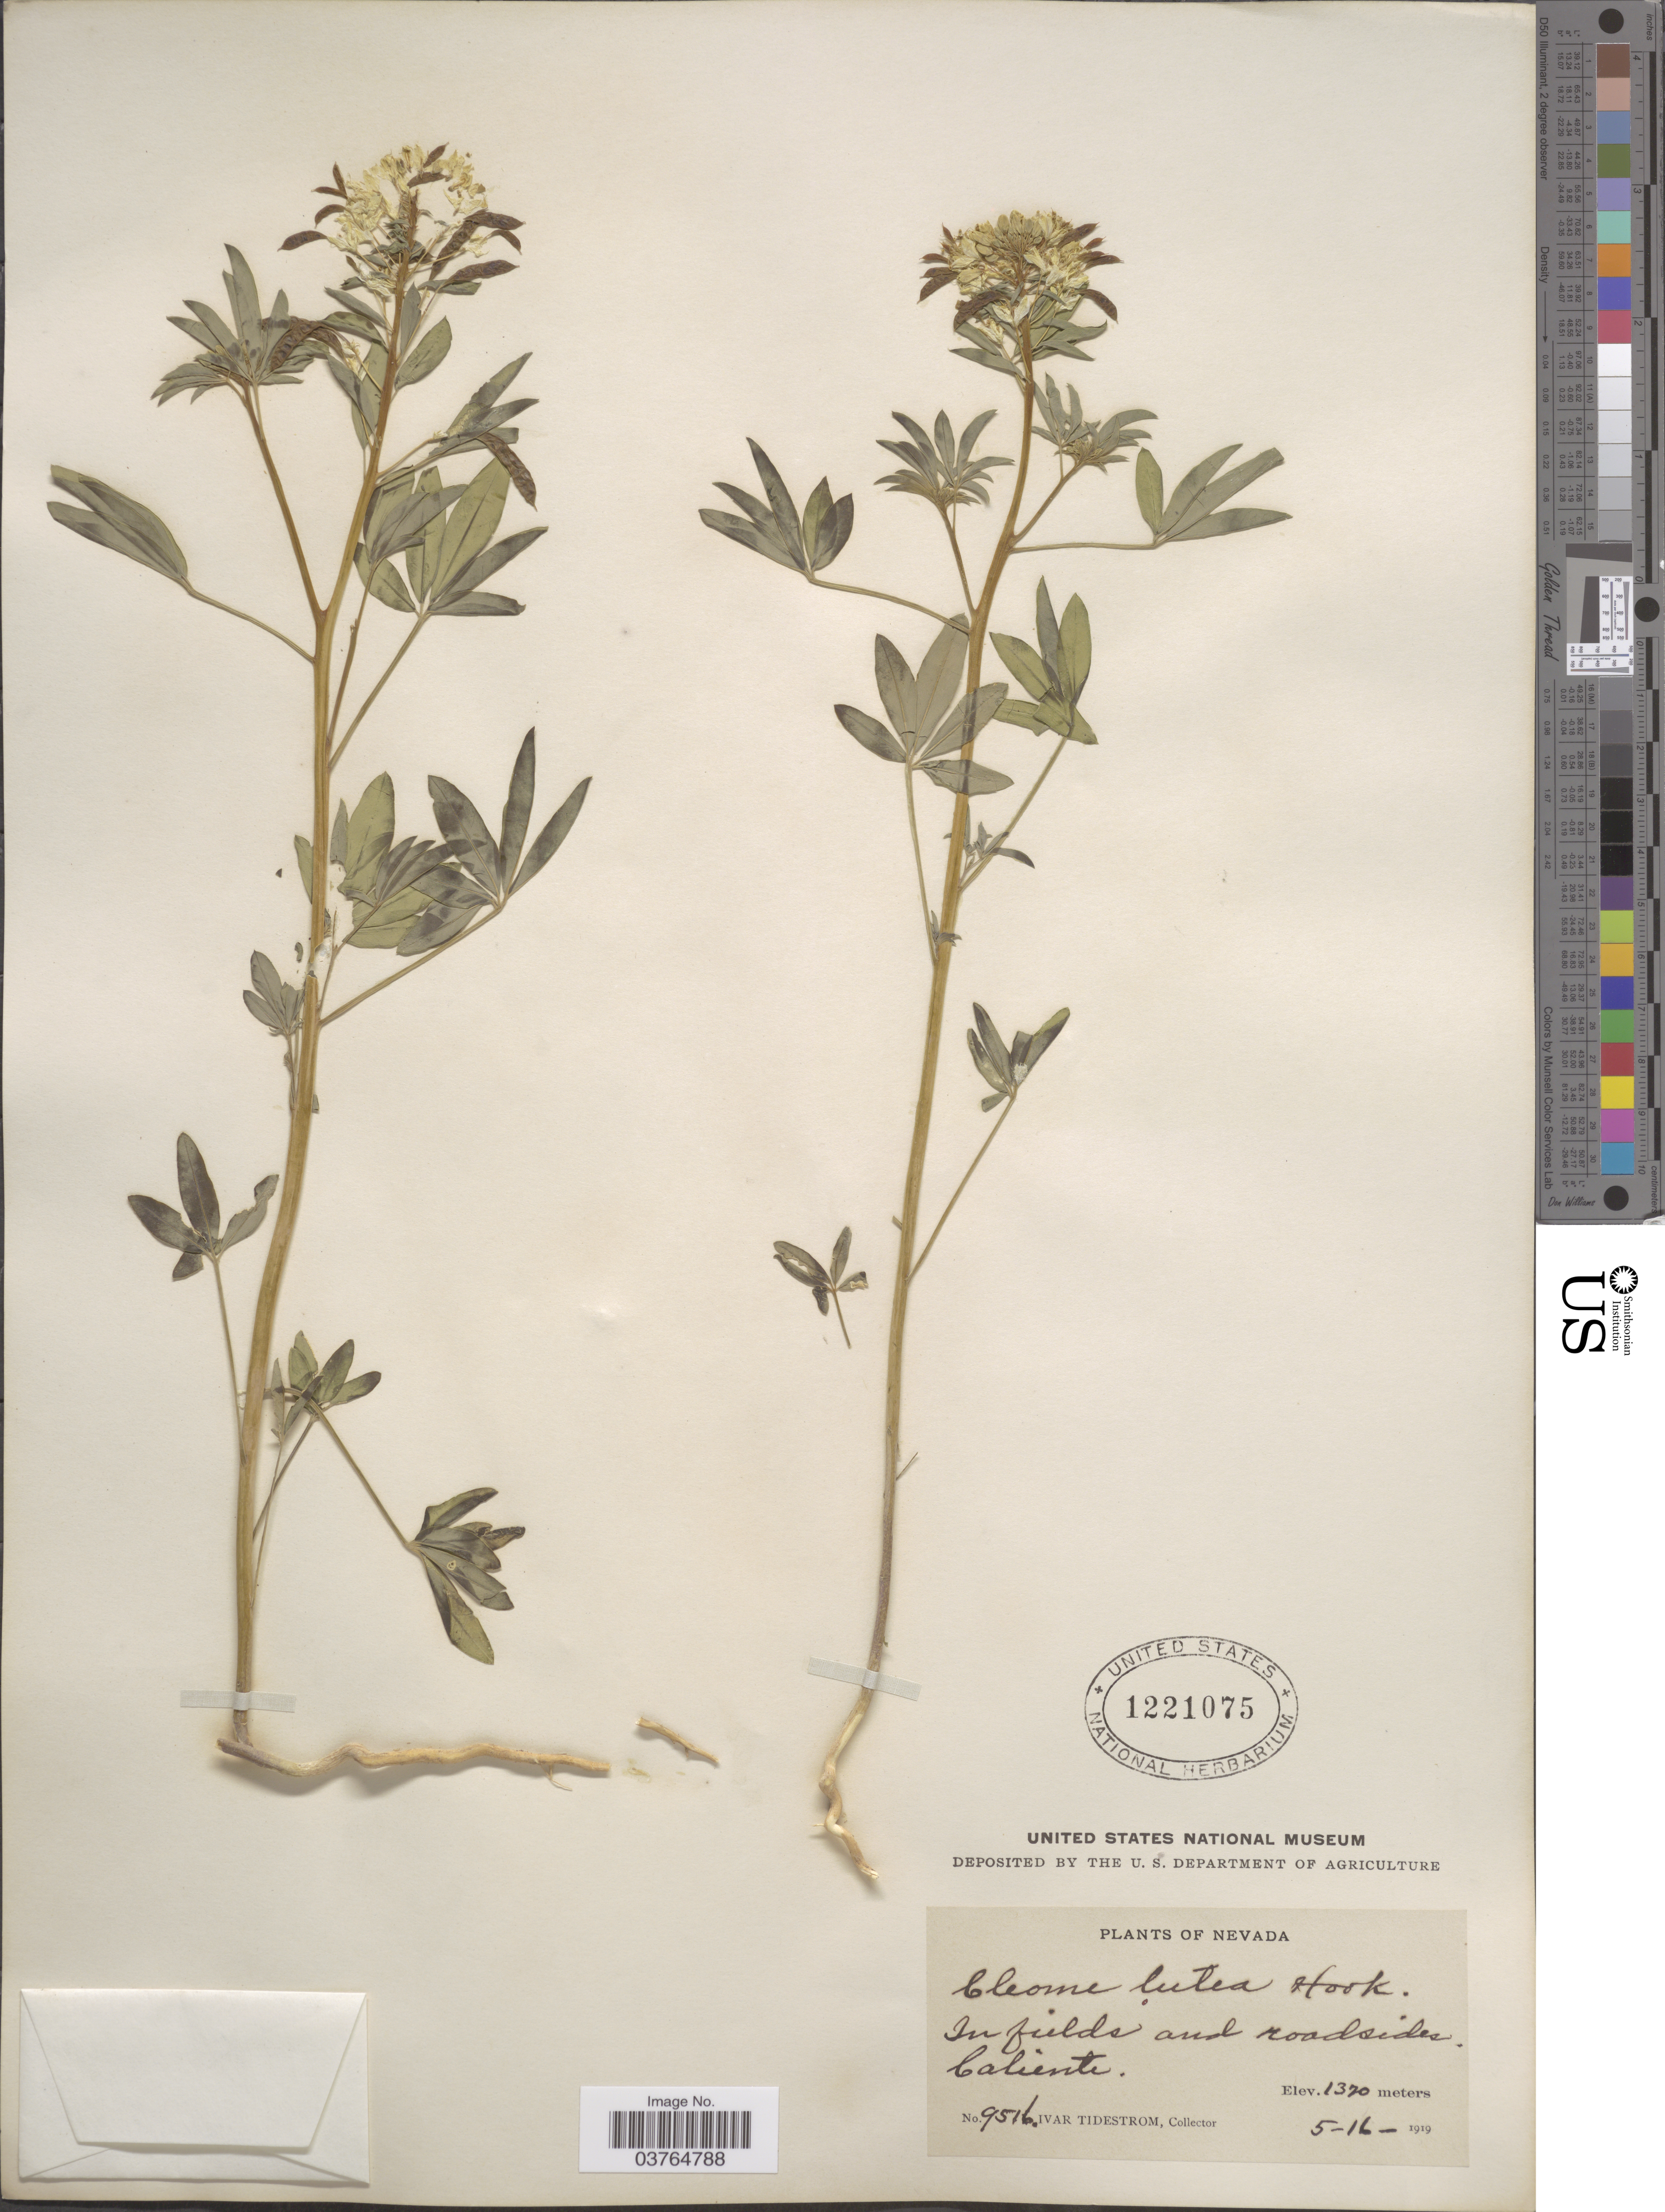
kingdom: Plantae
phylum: Tracheophyta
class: Magnoliopsida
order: Brassicales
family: Cleomaceae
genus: Cleomella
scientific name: Cleomella lutea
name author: (Hook.) Roalson & J.C. Hall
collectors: I. F. Tidestrom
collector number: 9516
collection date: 1919-05-16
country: United States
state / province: Nevada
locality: In fields and roadsides Caliente.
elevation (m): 1320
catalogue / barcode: US 1221075